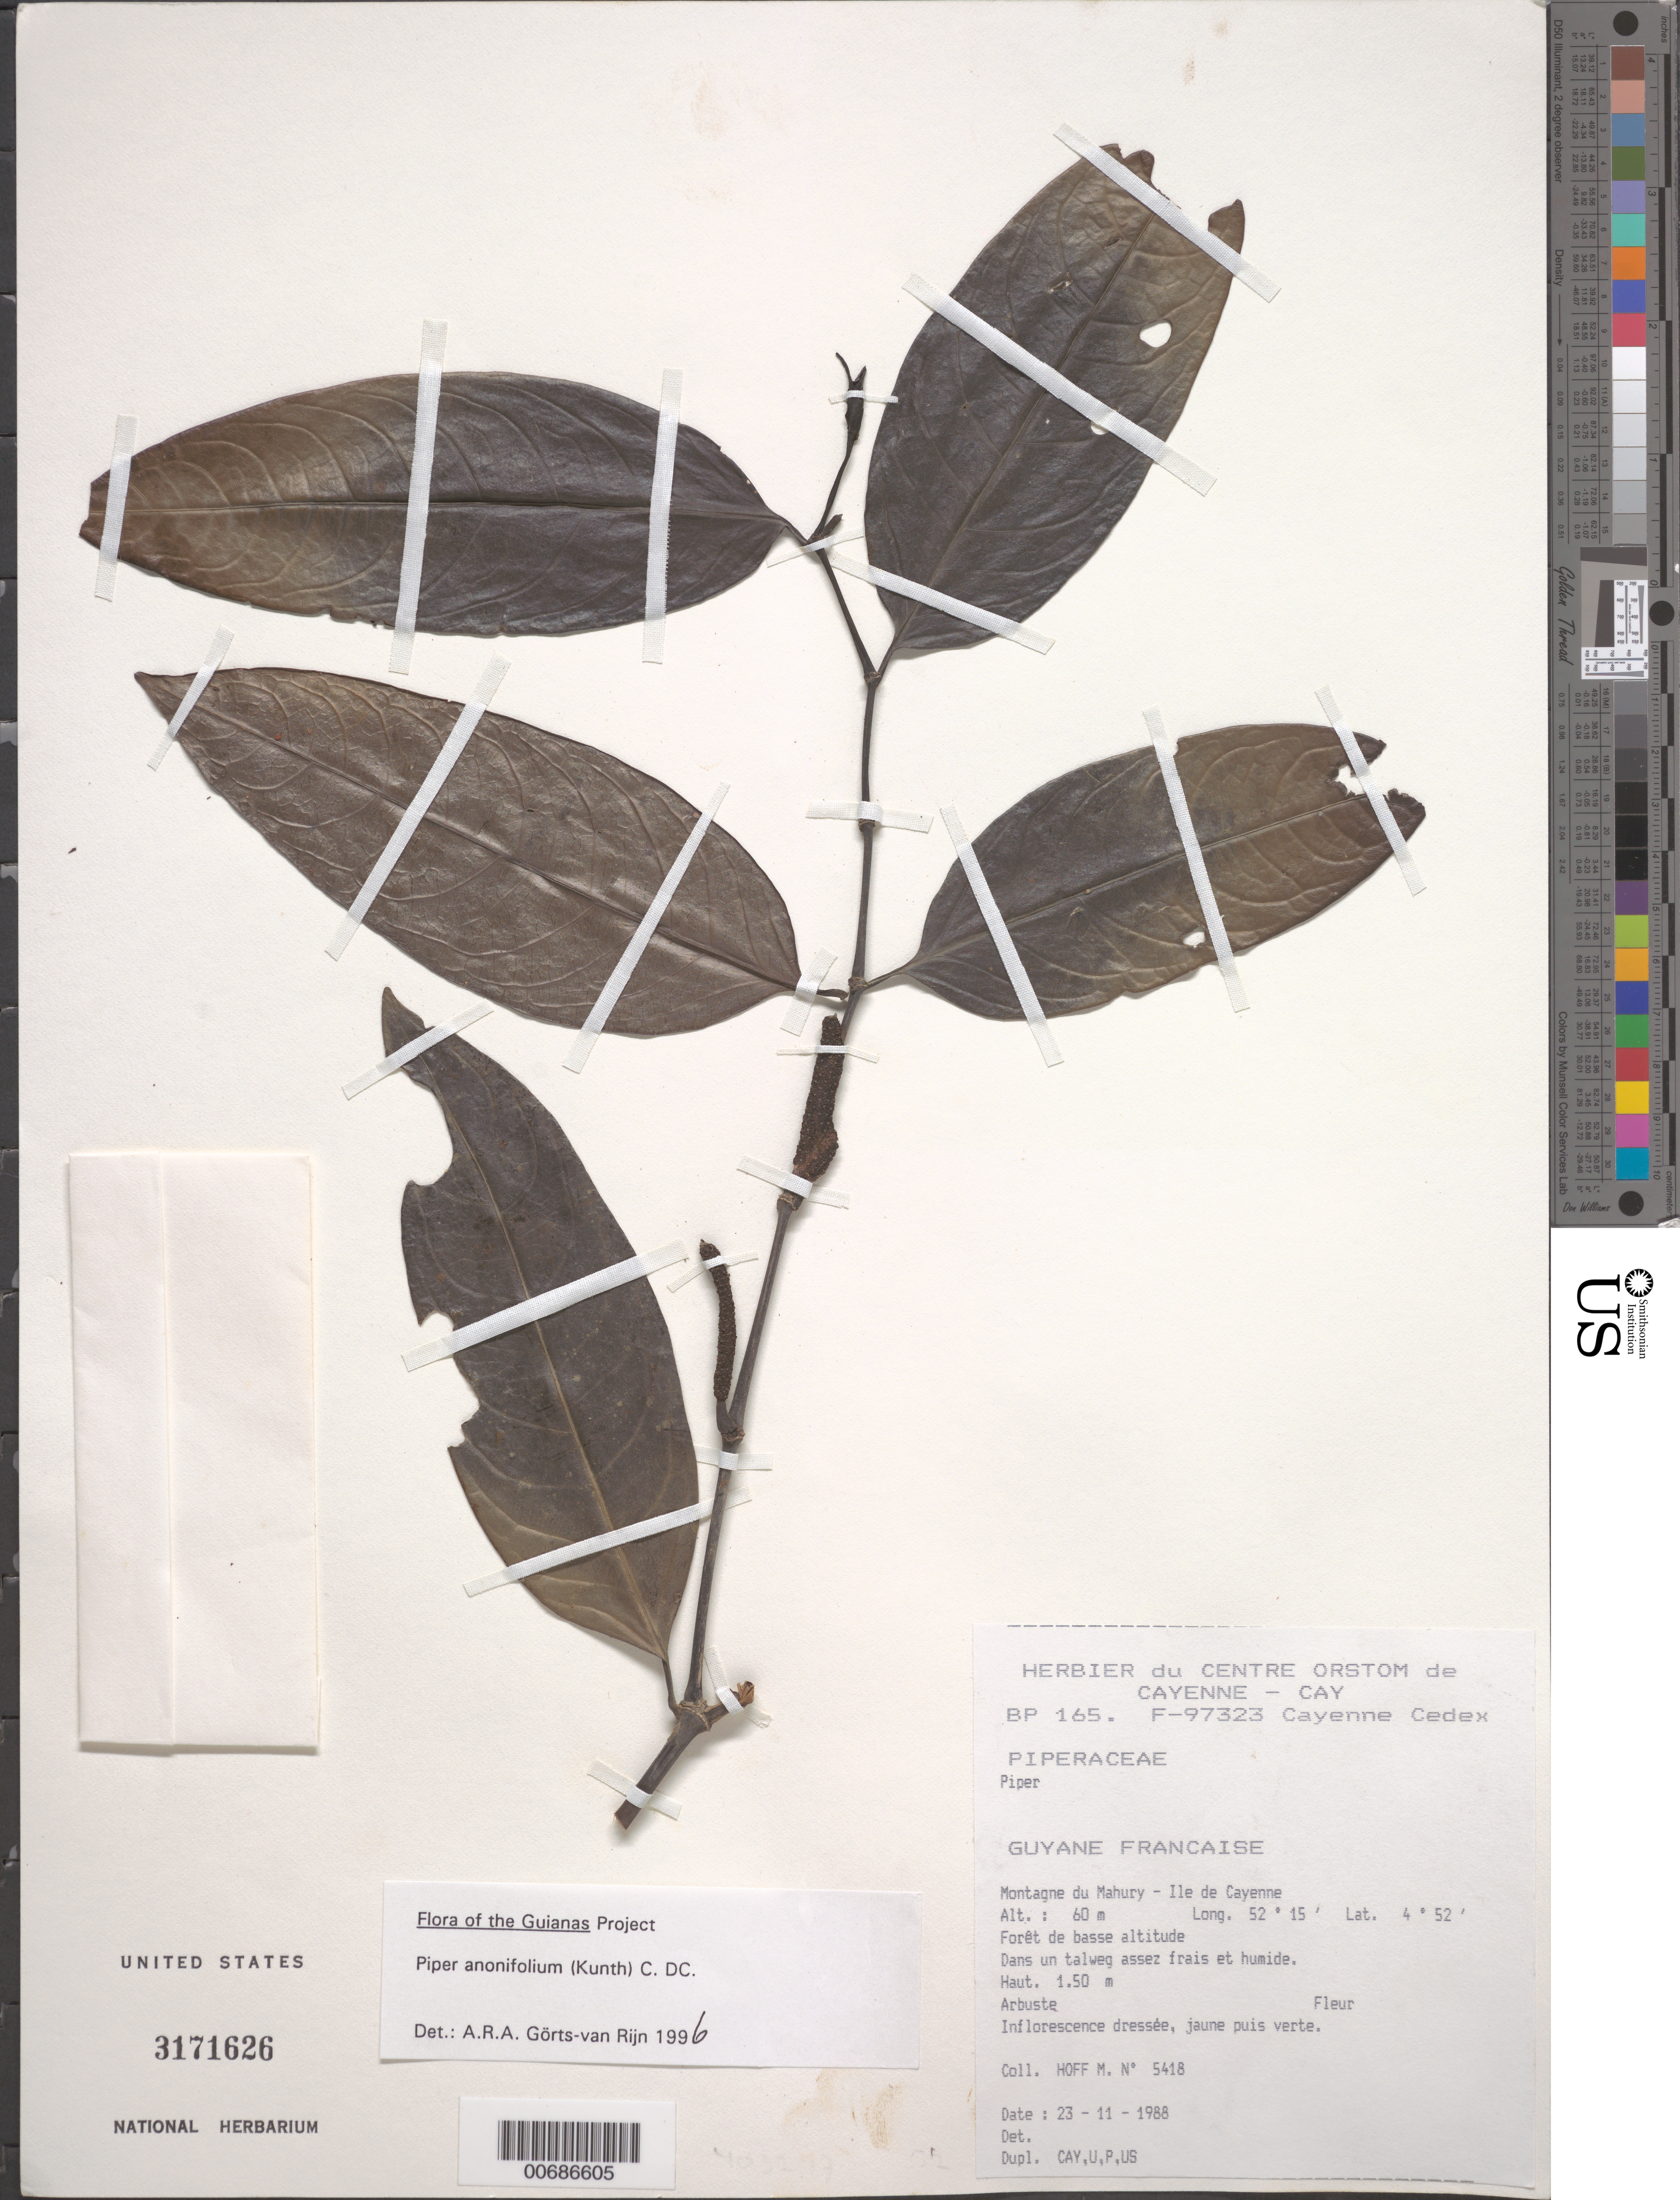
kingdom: Plantae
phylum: Tracheophyta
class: Magnoliopsida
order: Piperales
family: Piperaceae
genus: Piper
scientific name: Piper anonifolium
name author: (Kunth) C. DC.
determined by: Görts-van Rijn, A. R. A.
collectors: M. Hoff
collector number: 5418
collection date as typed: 23-Nov-88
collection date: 1988-11-23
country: French Guiana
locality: Montagne de Mahury, Ile de Cayenne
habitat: Low forest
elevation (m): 60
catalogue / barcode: US 3171626